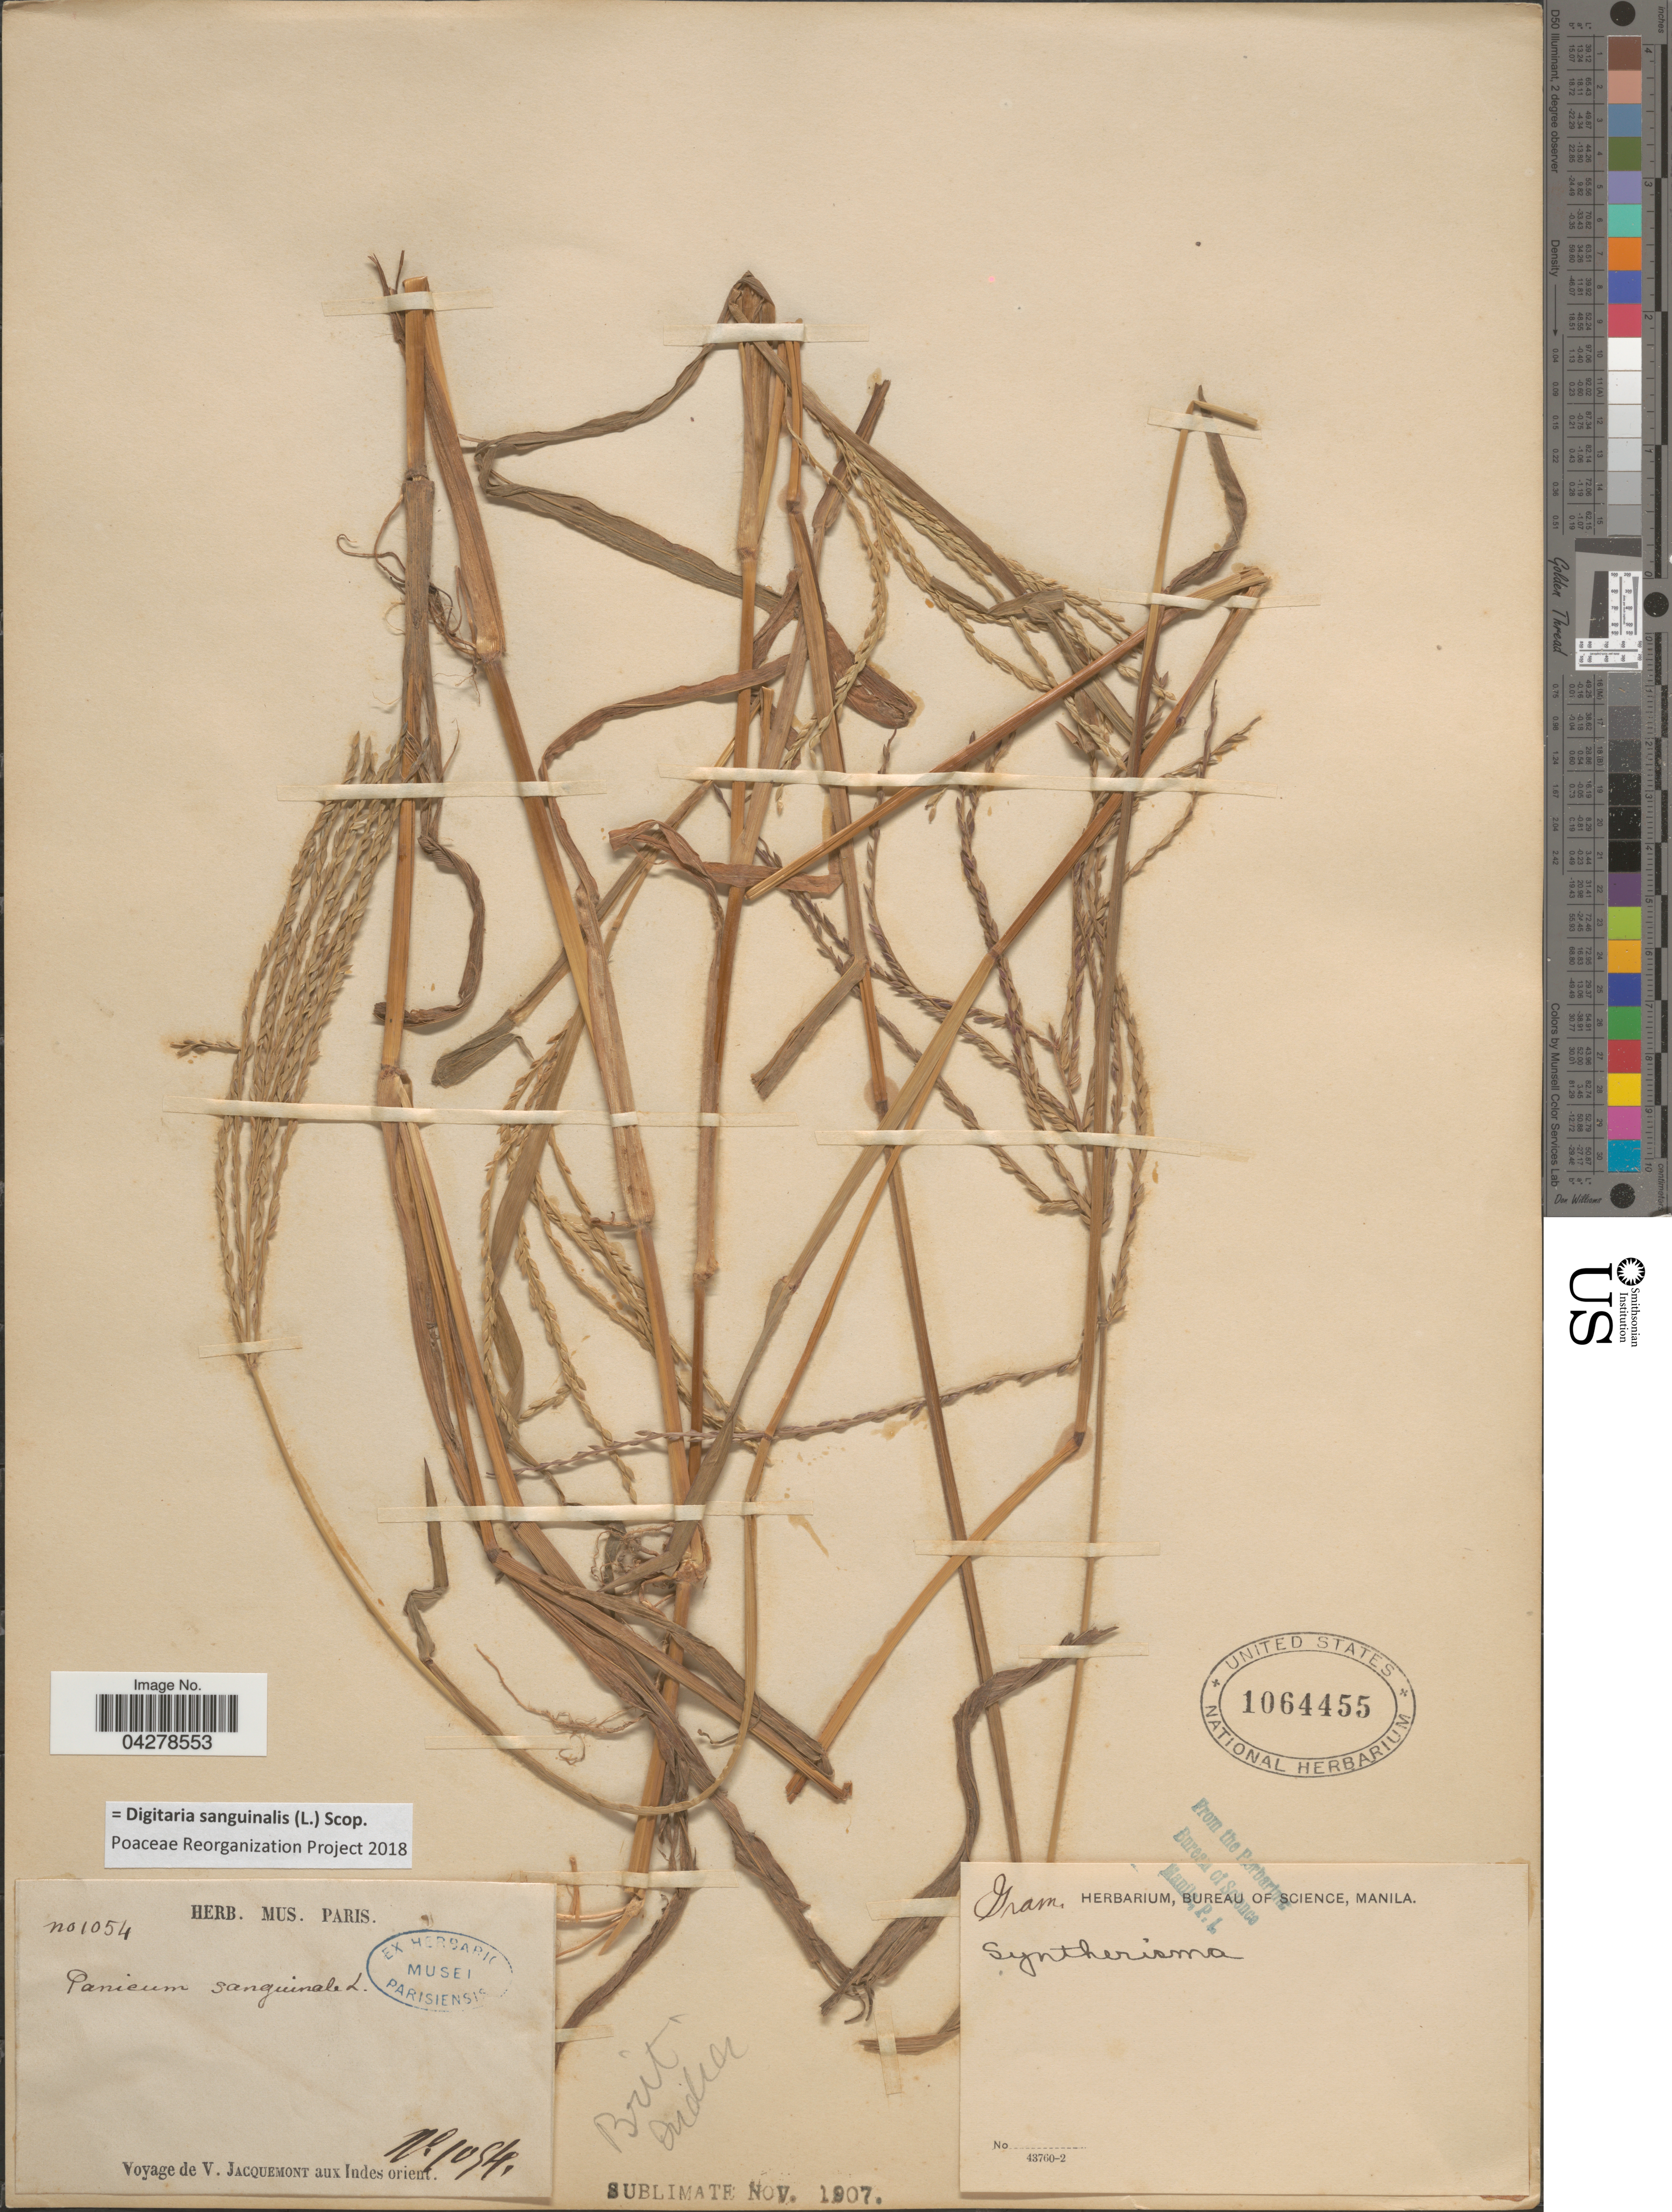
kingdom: Plantae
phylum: Tracheophyta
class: Liliopsida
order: Poales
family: Poaceae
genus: Digitaria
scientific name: Digitaria sanguinalis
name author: (L.) Scop.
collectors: V. Jacquemont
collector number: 1054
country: India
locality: Aux Indes orient. Brit India.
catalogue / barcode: US 1064455